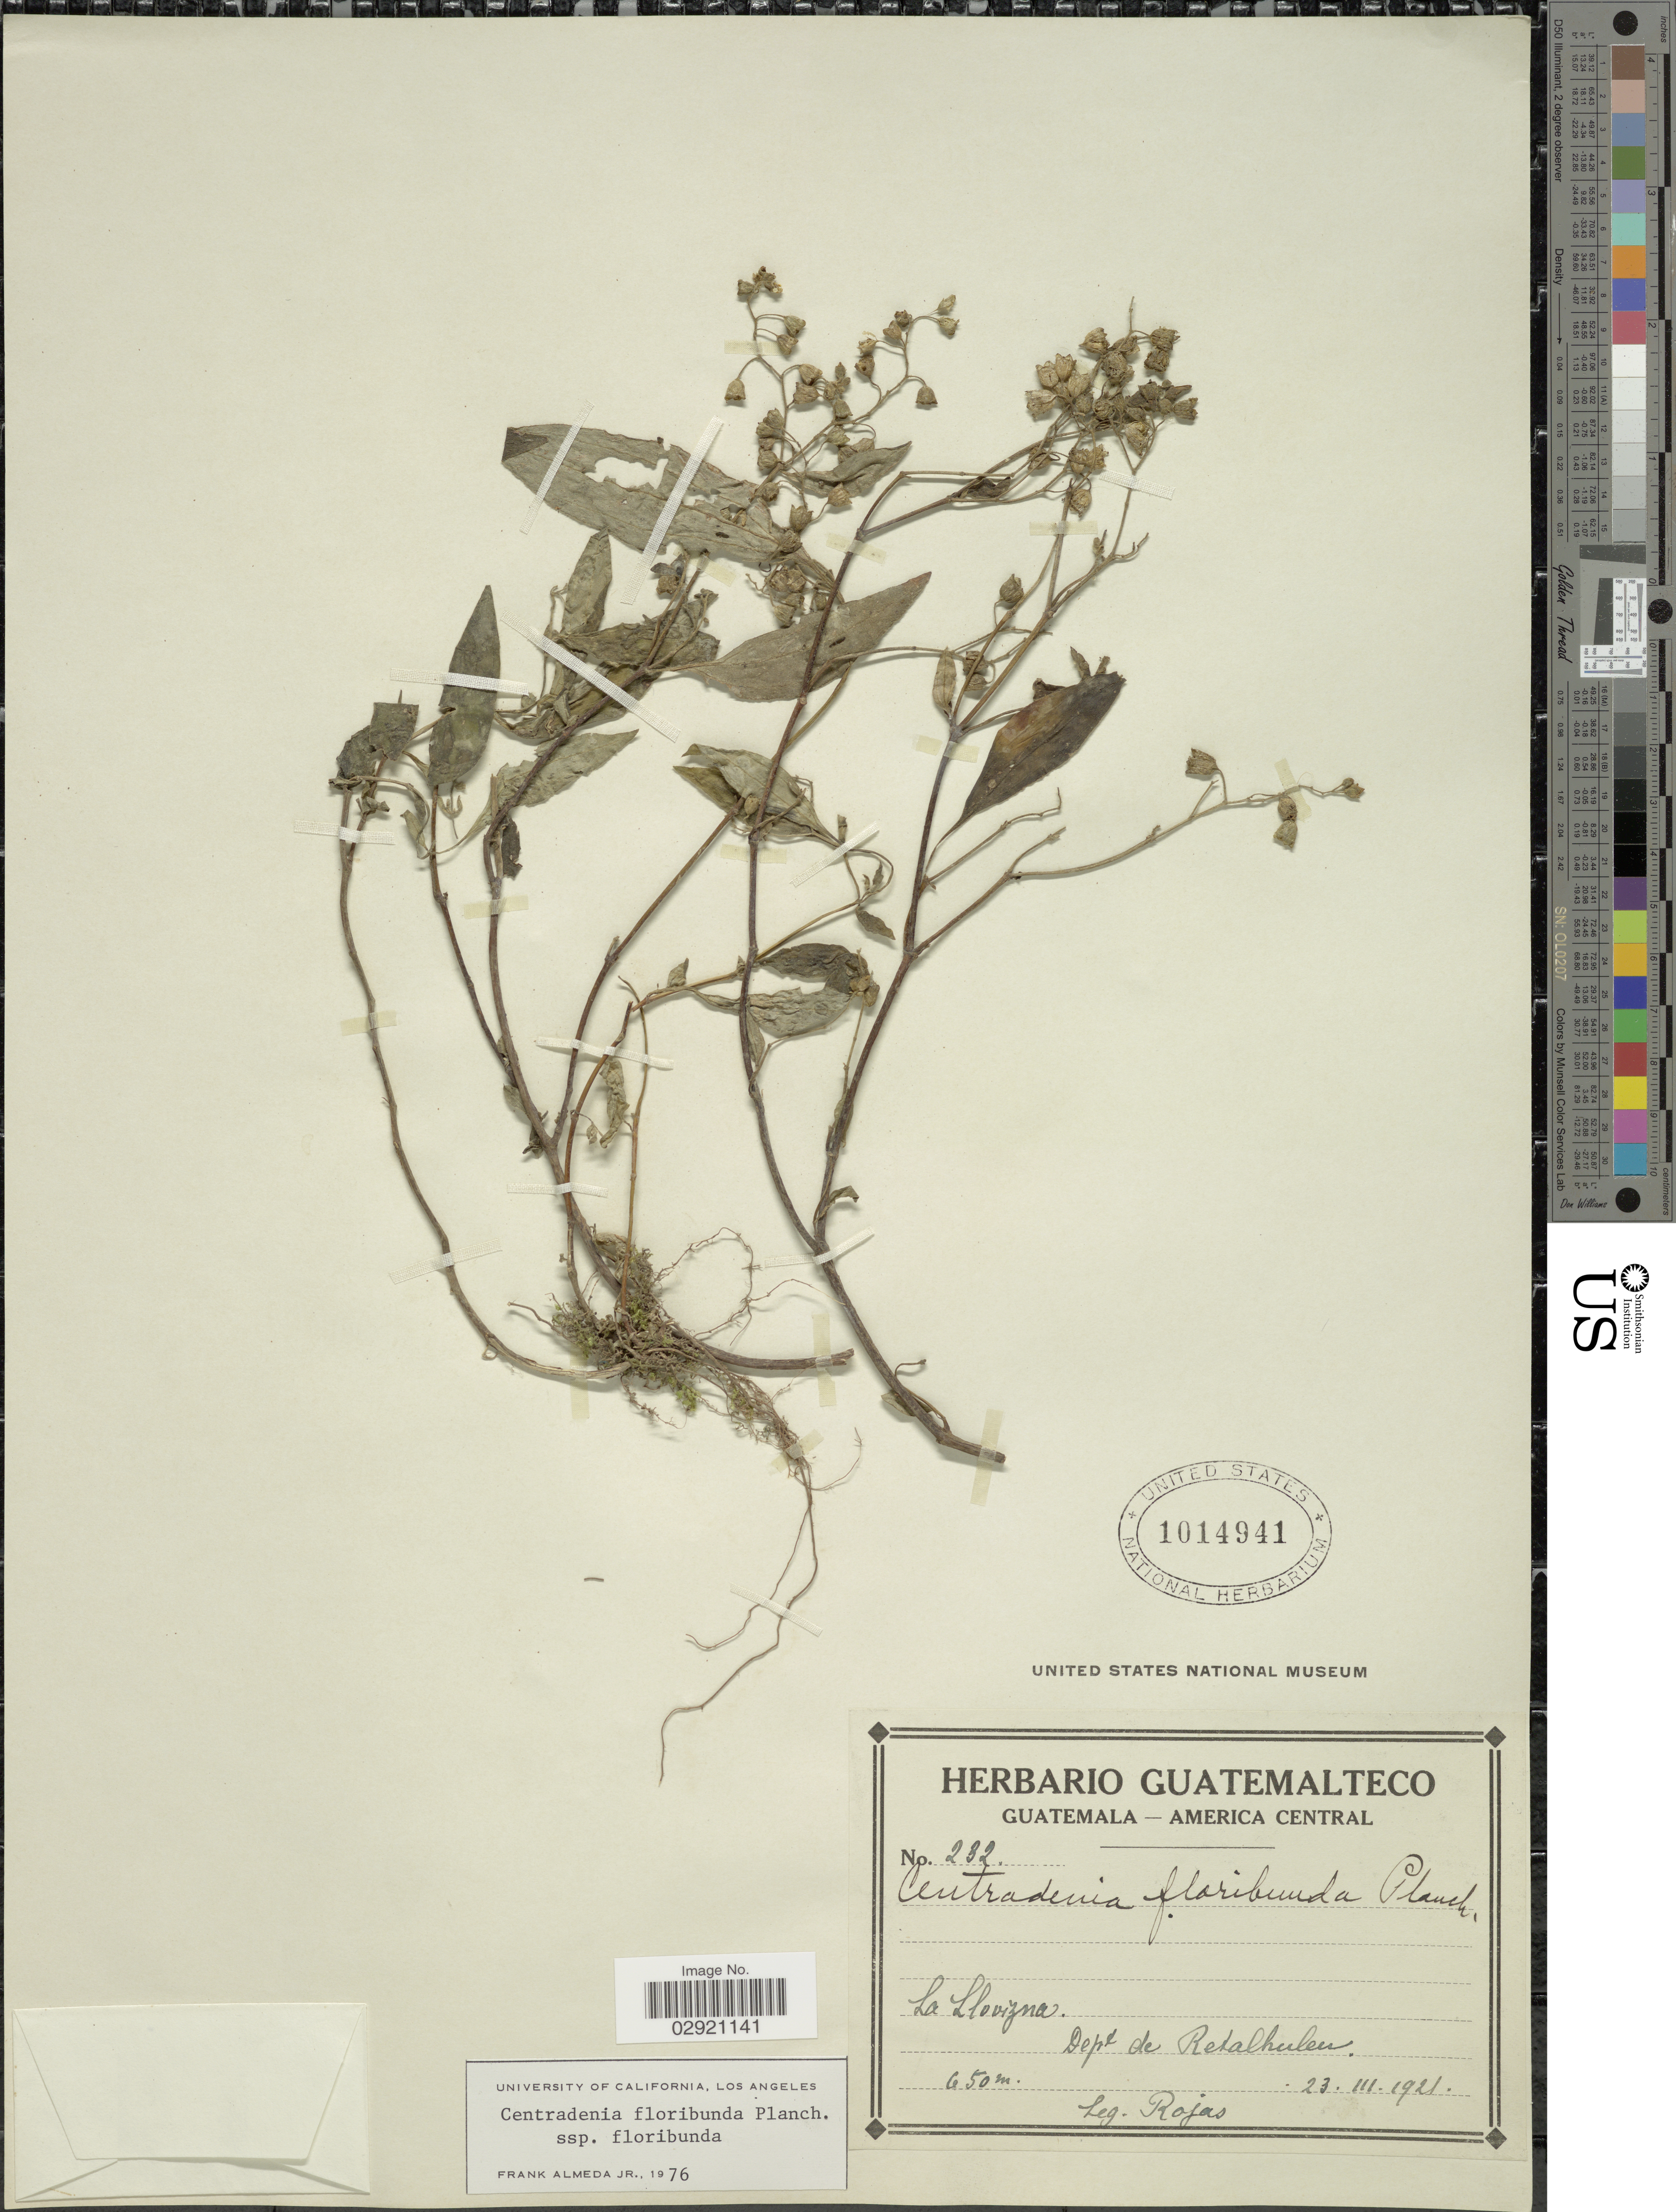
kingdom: Plantae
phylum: Tracheophyta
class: Magnoliopsida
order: Myrtales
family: Melastomataceae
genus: Centradenia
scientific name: Centradenia floribunda subsp. floribunda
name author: Planch.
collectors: Rojas, --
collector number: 232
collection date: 1921-03-23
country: Guatemala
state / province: Retalhuleu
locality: La Llovizna. Dept. de Retalhuleu.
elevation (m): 650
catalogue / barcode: US 1014941